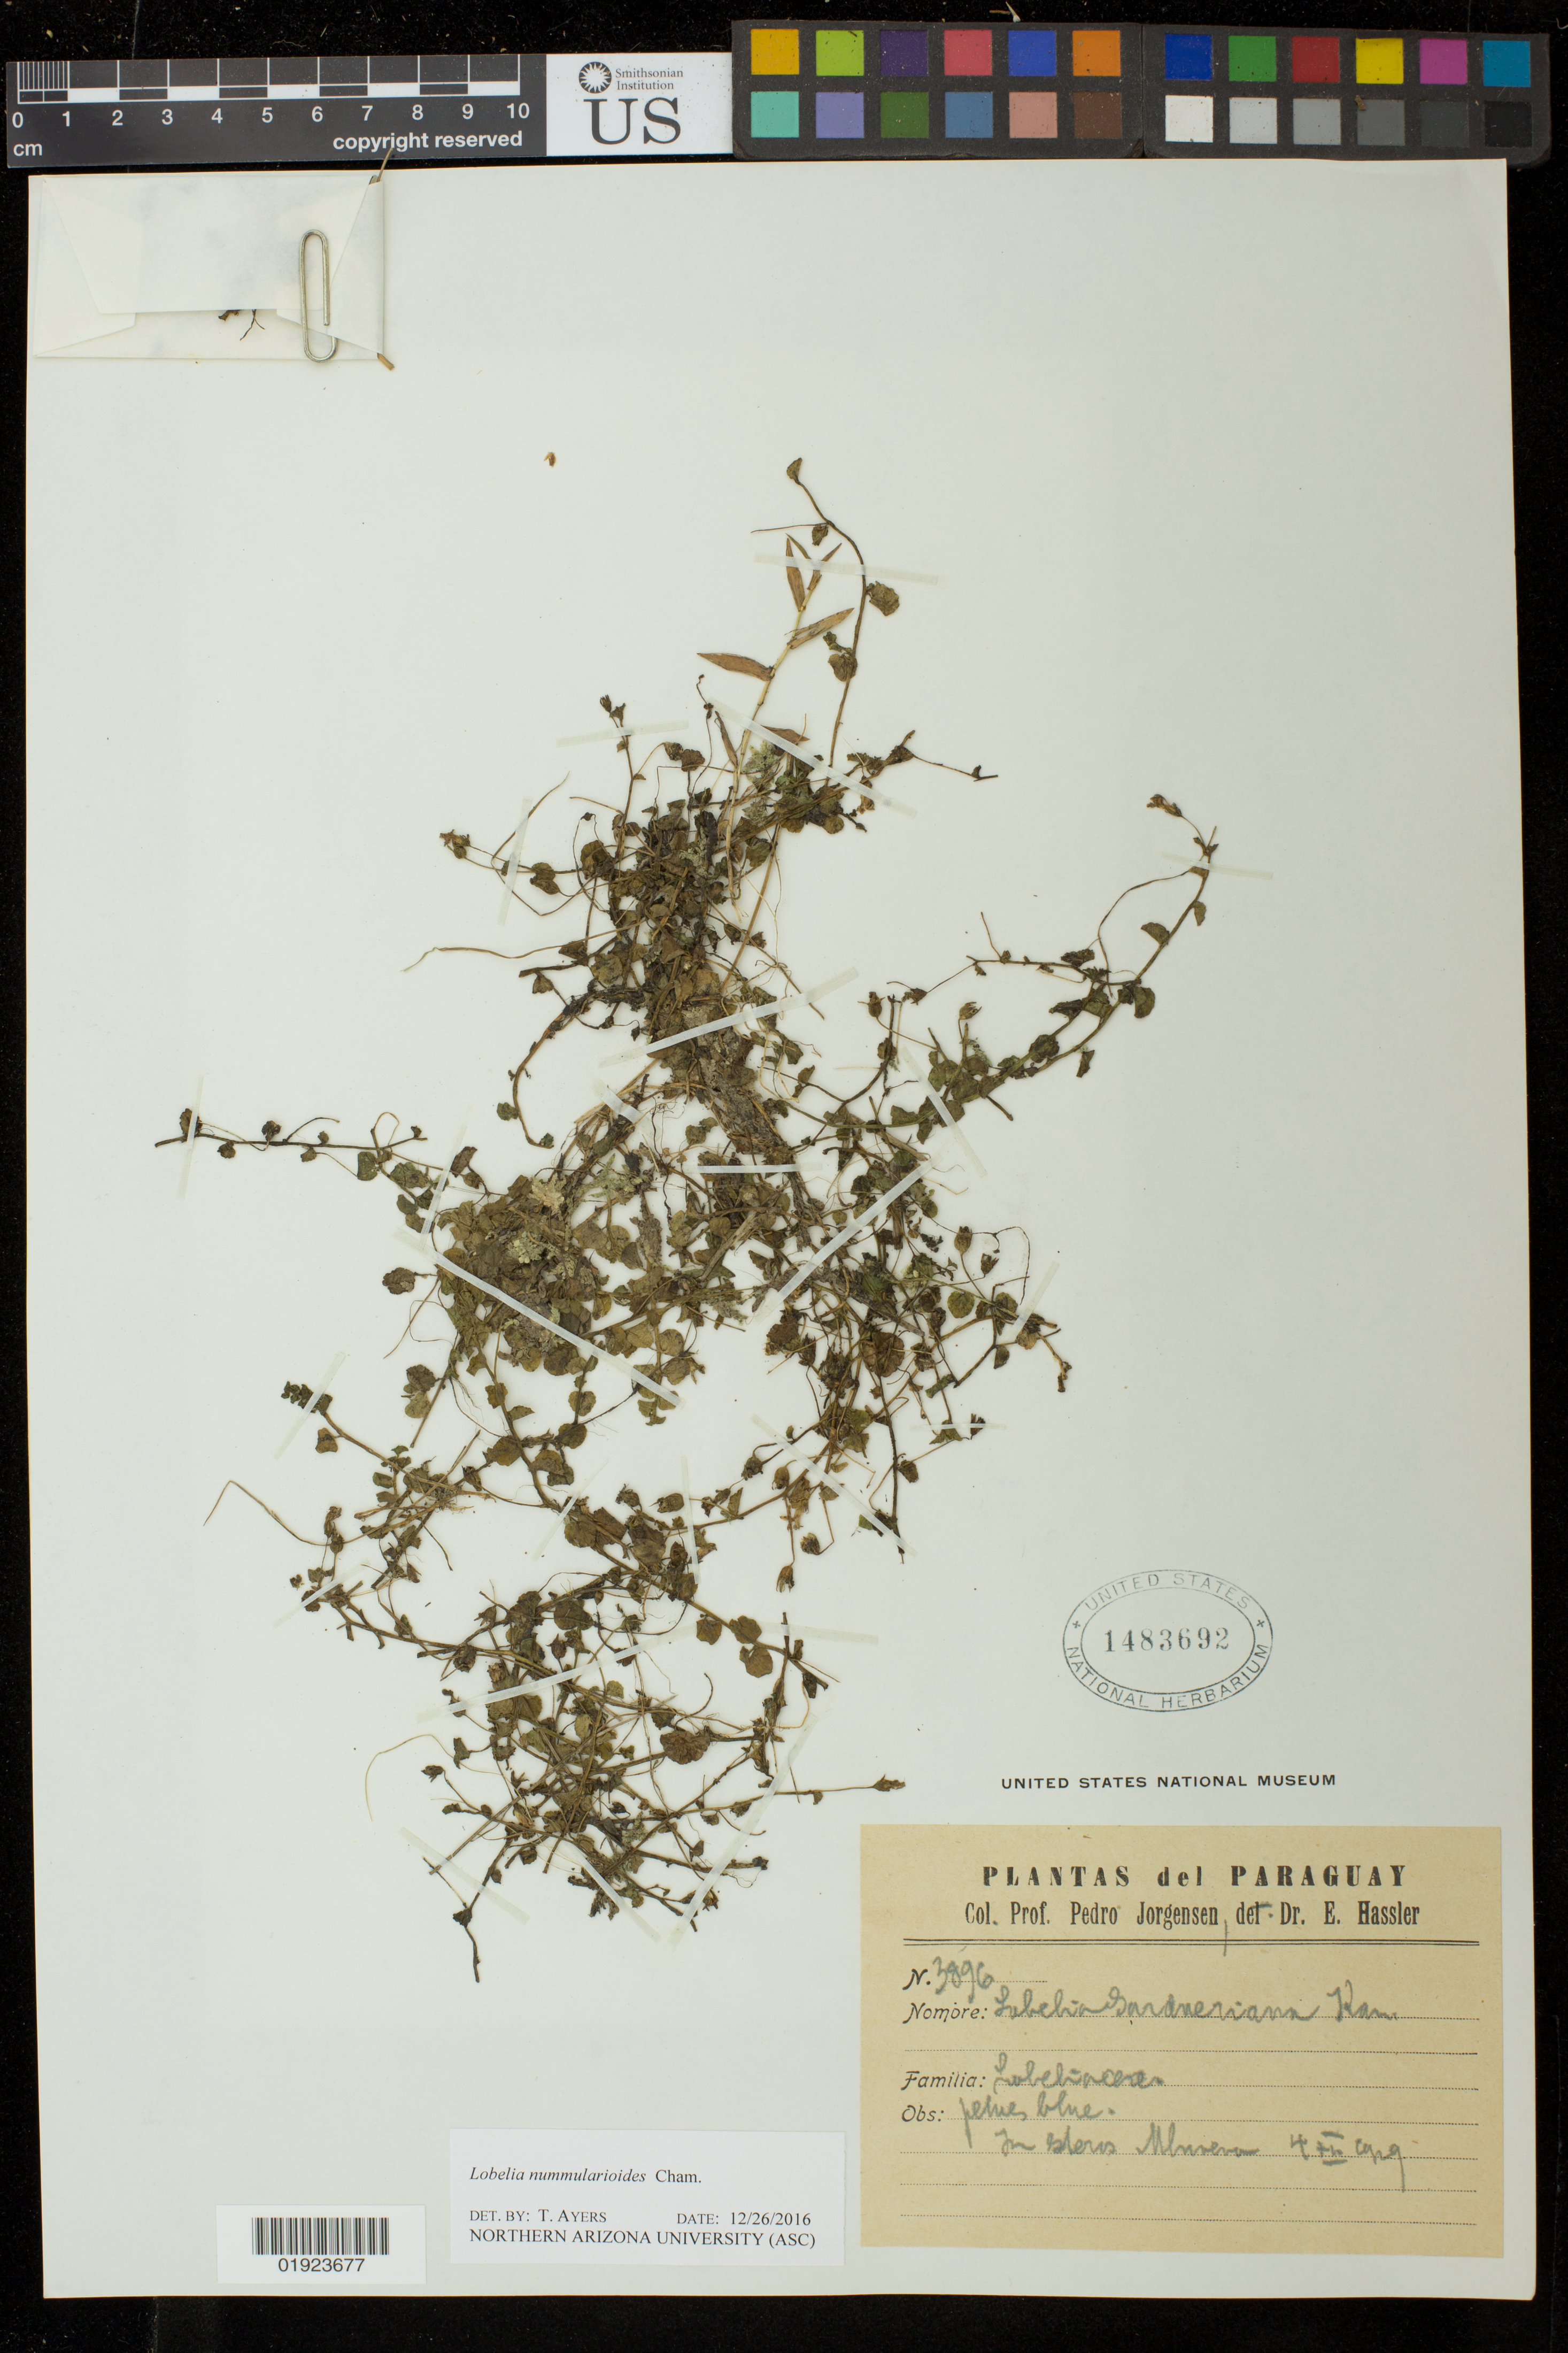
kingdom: Plantae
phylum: Tracheophyta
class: Magnoliopsida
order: Asterales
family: Campanulaceae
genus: Lobelia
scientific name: Lobelia nummularioides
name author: Cham.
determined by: Ayers, T.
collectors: P. Jörgensen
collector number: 3896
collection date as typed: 4 th 1929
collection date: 1929-04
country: Paraguay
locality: Mburero.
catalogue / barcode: US 1483692